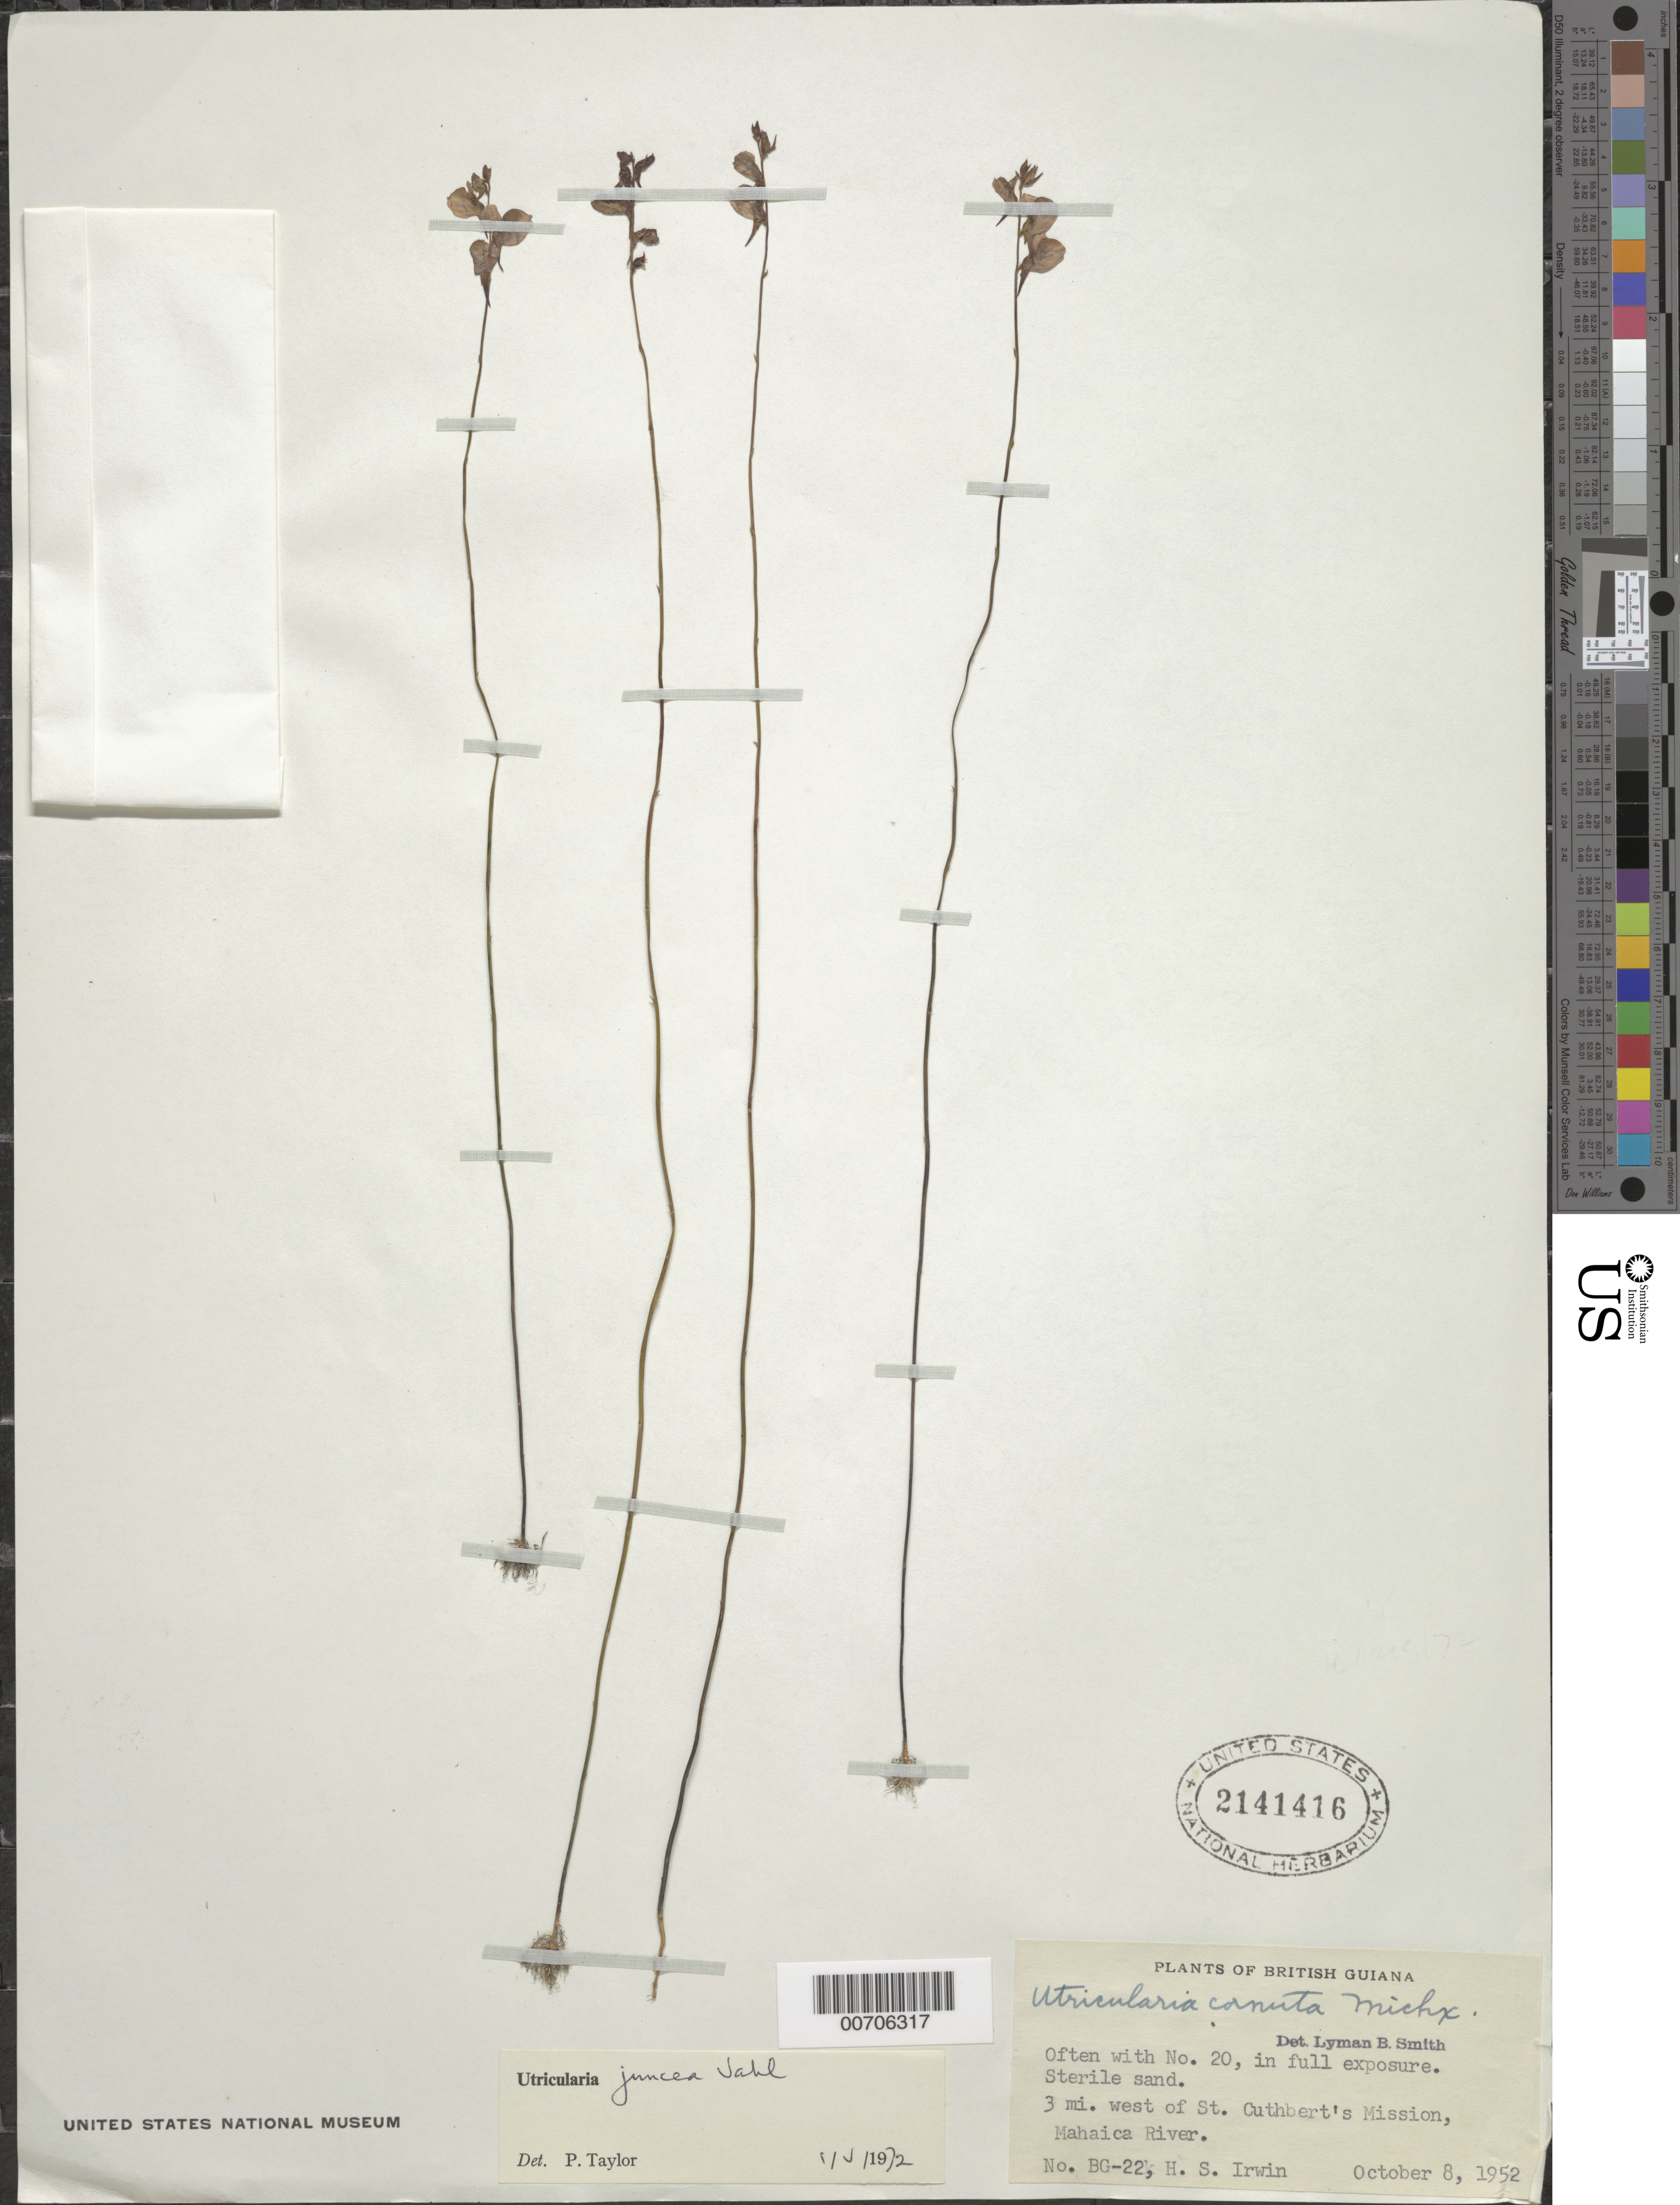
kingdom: Plantae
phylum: Tracheophyta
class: Magnoliopsida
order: Lamiales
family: Lentibulariaceae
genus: Utricularia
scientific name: Utricularia juncea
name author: Vahl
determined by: Taylor, P.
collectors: H. Irwin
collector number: BG 22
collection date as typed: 8-Oct-52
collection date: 1952-10-08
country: Guyana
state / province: Demerara-Mahaica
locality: St. Cuthbert's Mission, 3 mi. W of; Mahaica River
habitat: Full exposure, sterile sand; often with no. 20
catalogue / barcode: US 2141416